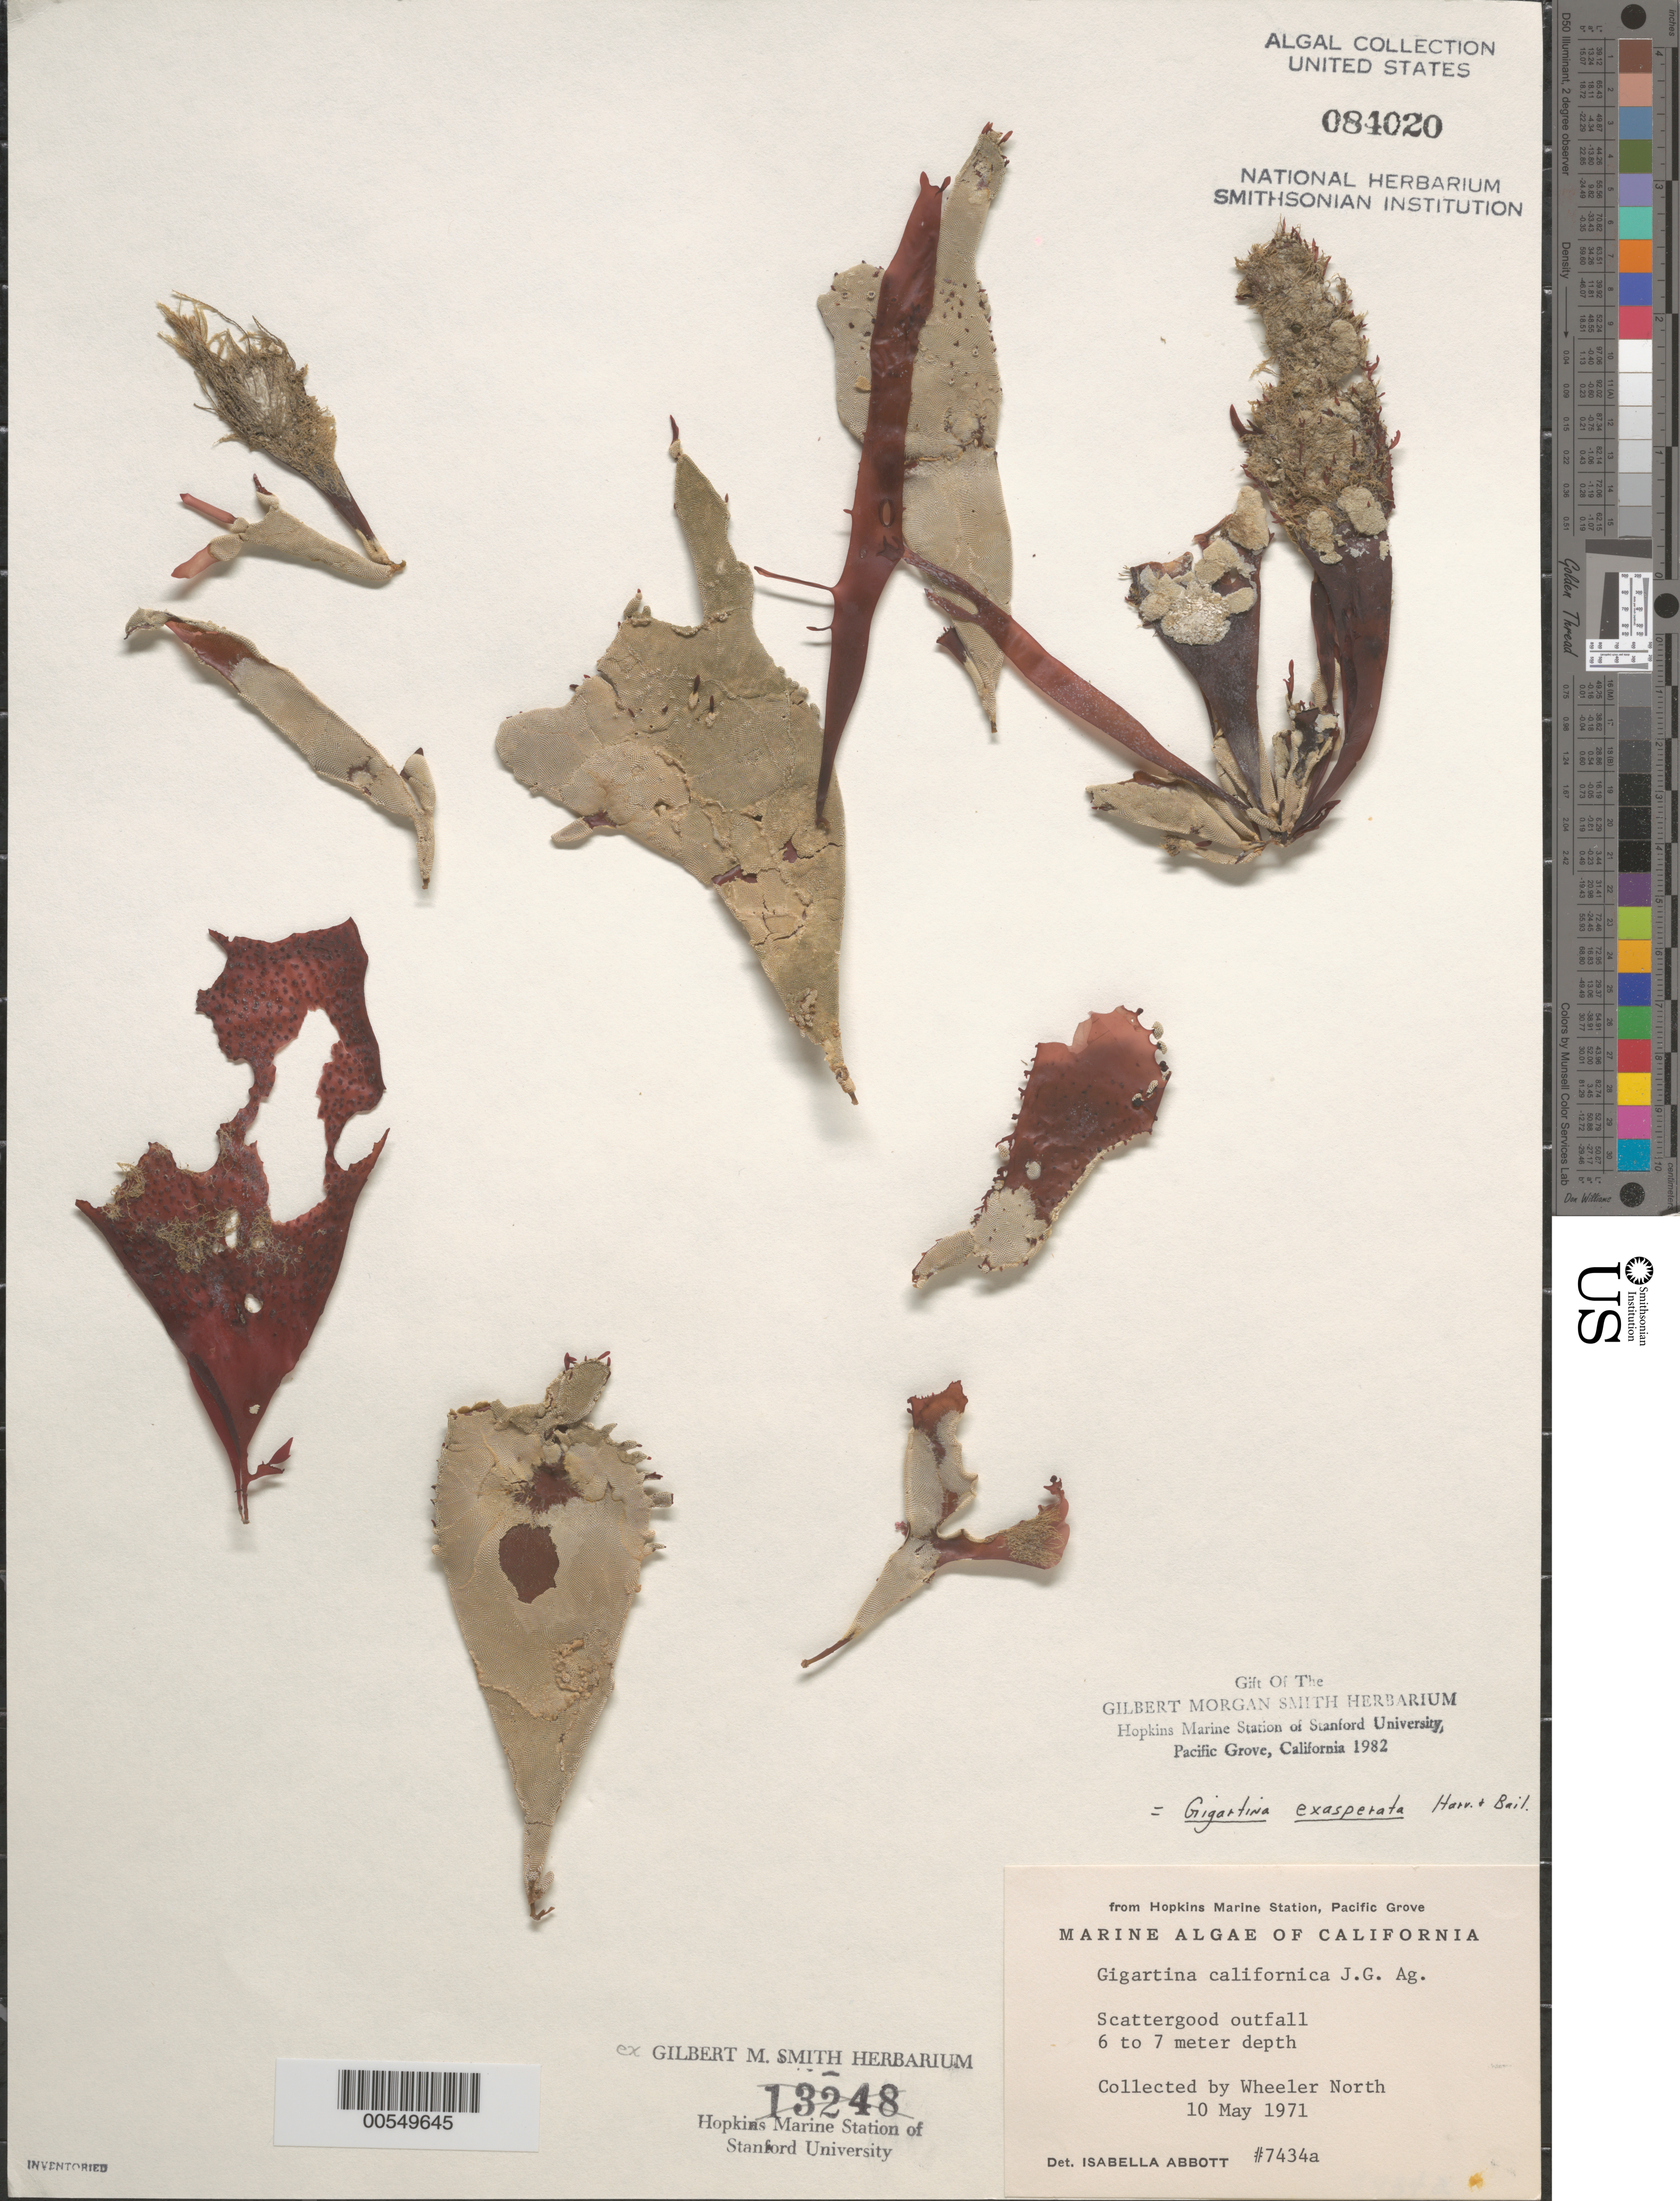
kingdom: Plantae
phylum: Rhodophyta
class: Florideophyceae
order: Gigartinales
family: Gigartinaceae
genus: Chondracanthus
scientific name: Chondracanthus exasperatus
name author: (Harv. & J. Bailey) J.R. Hughey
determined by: Algae name updating Project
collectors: W. North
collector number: IAA 7434a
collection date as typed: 10 May 1971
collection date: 1971-05-10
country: United States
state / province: California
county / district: Los Angeles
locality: Scattergood Outfall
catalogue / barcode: US 84020